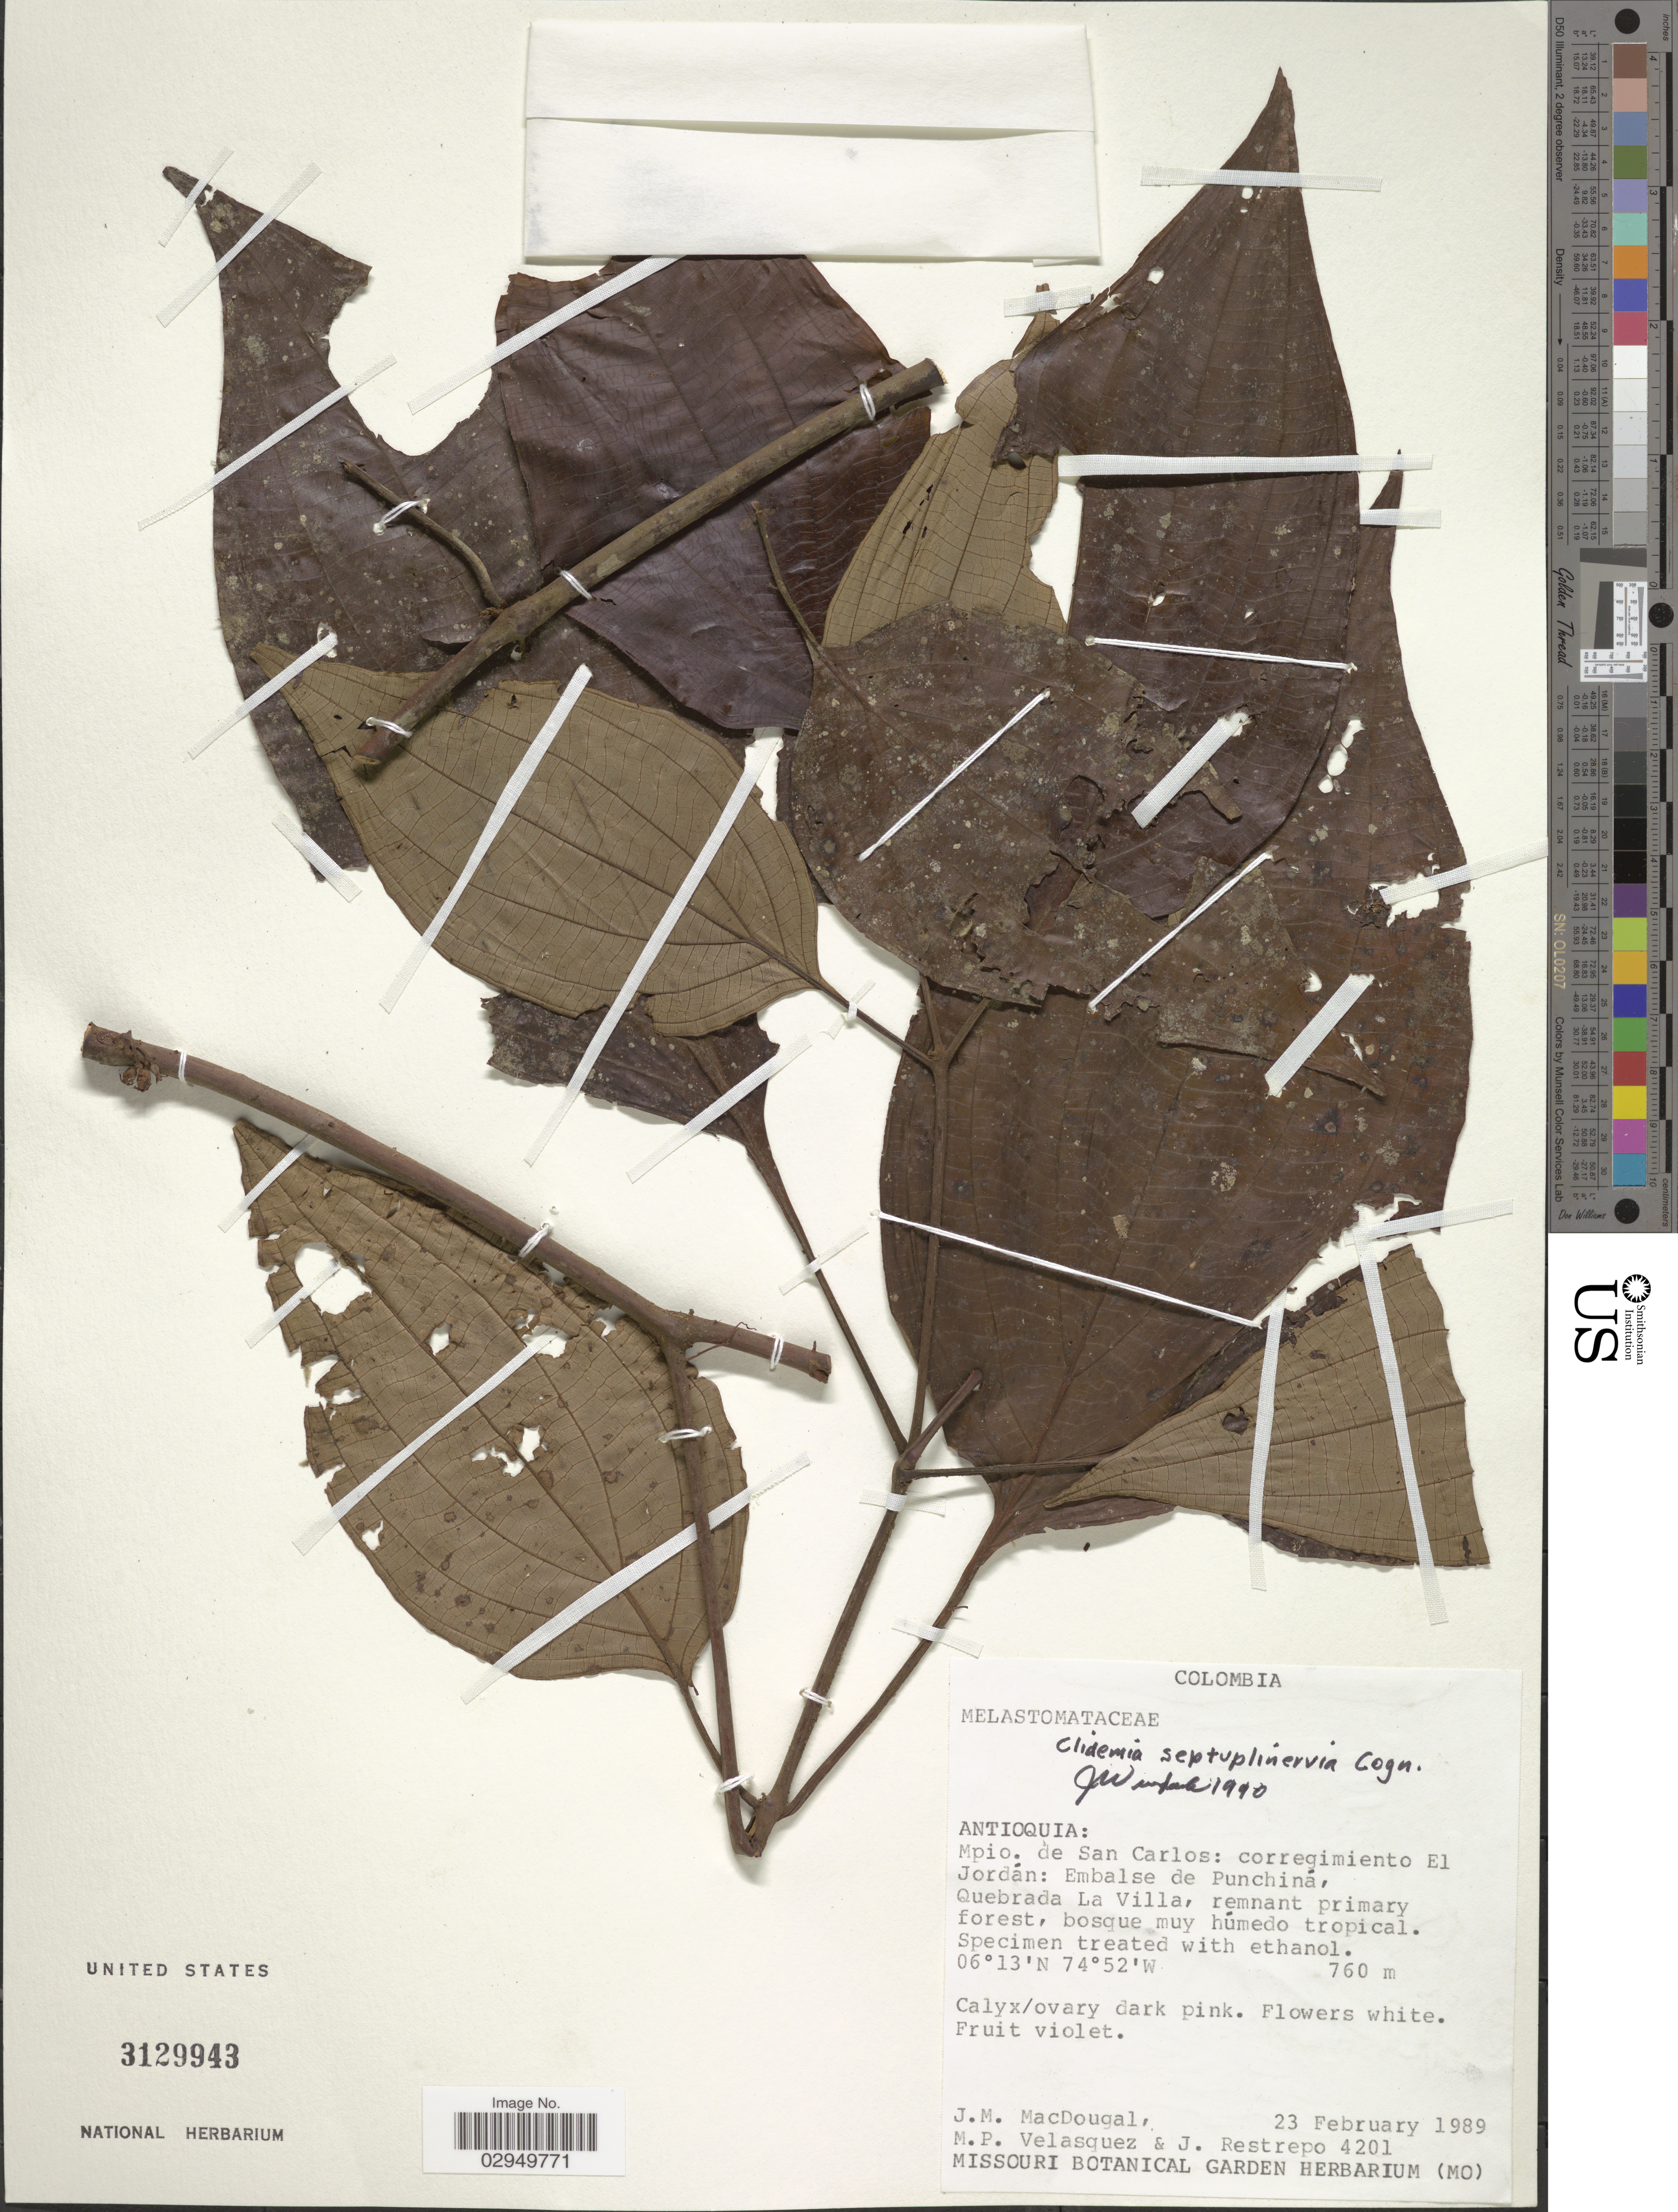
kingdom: Plantae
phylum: Tracheophyta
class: Magnoliopsida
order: Myrtales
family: Melastomataceae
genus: Clidemia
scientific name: Clidemia septuplinervia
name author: Cogn.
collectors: J. M. MacDougal, M. Velasquez & J. Restrepo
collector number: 4201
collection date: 1989-02-23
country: Colombia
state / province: Antioquia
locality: Mpio. de San Carlos: corregimiento El Jordán: Embalse de Punchiná, Quebrada La Villa.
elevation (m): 760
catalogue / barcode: US 3129943